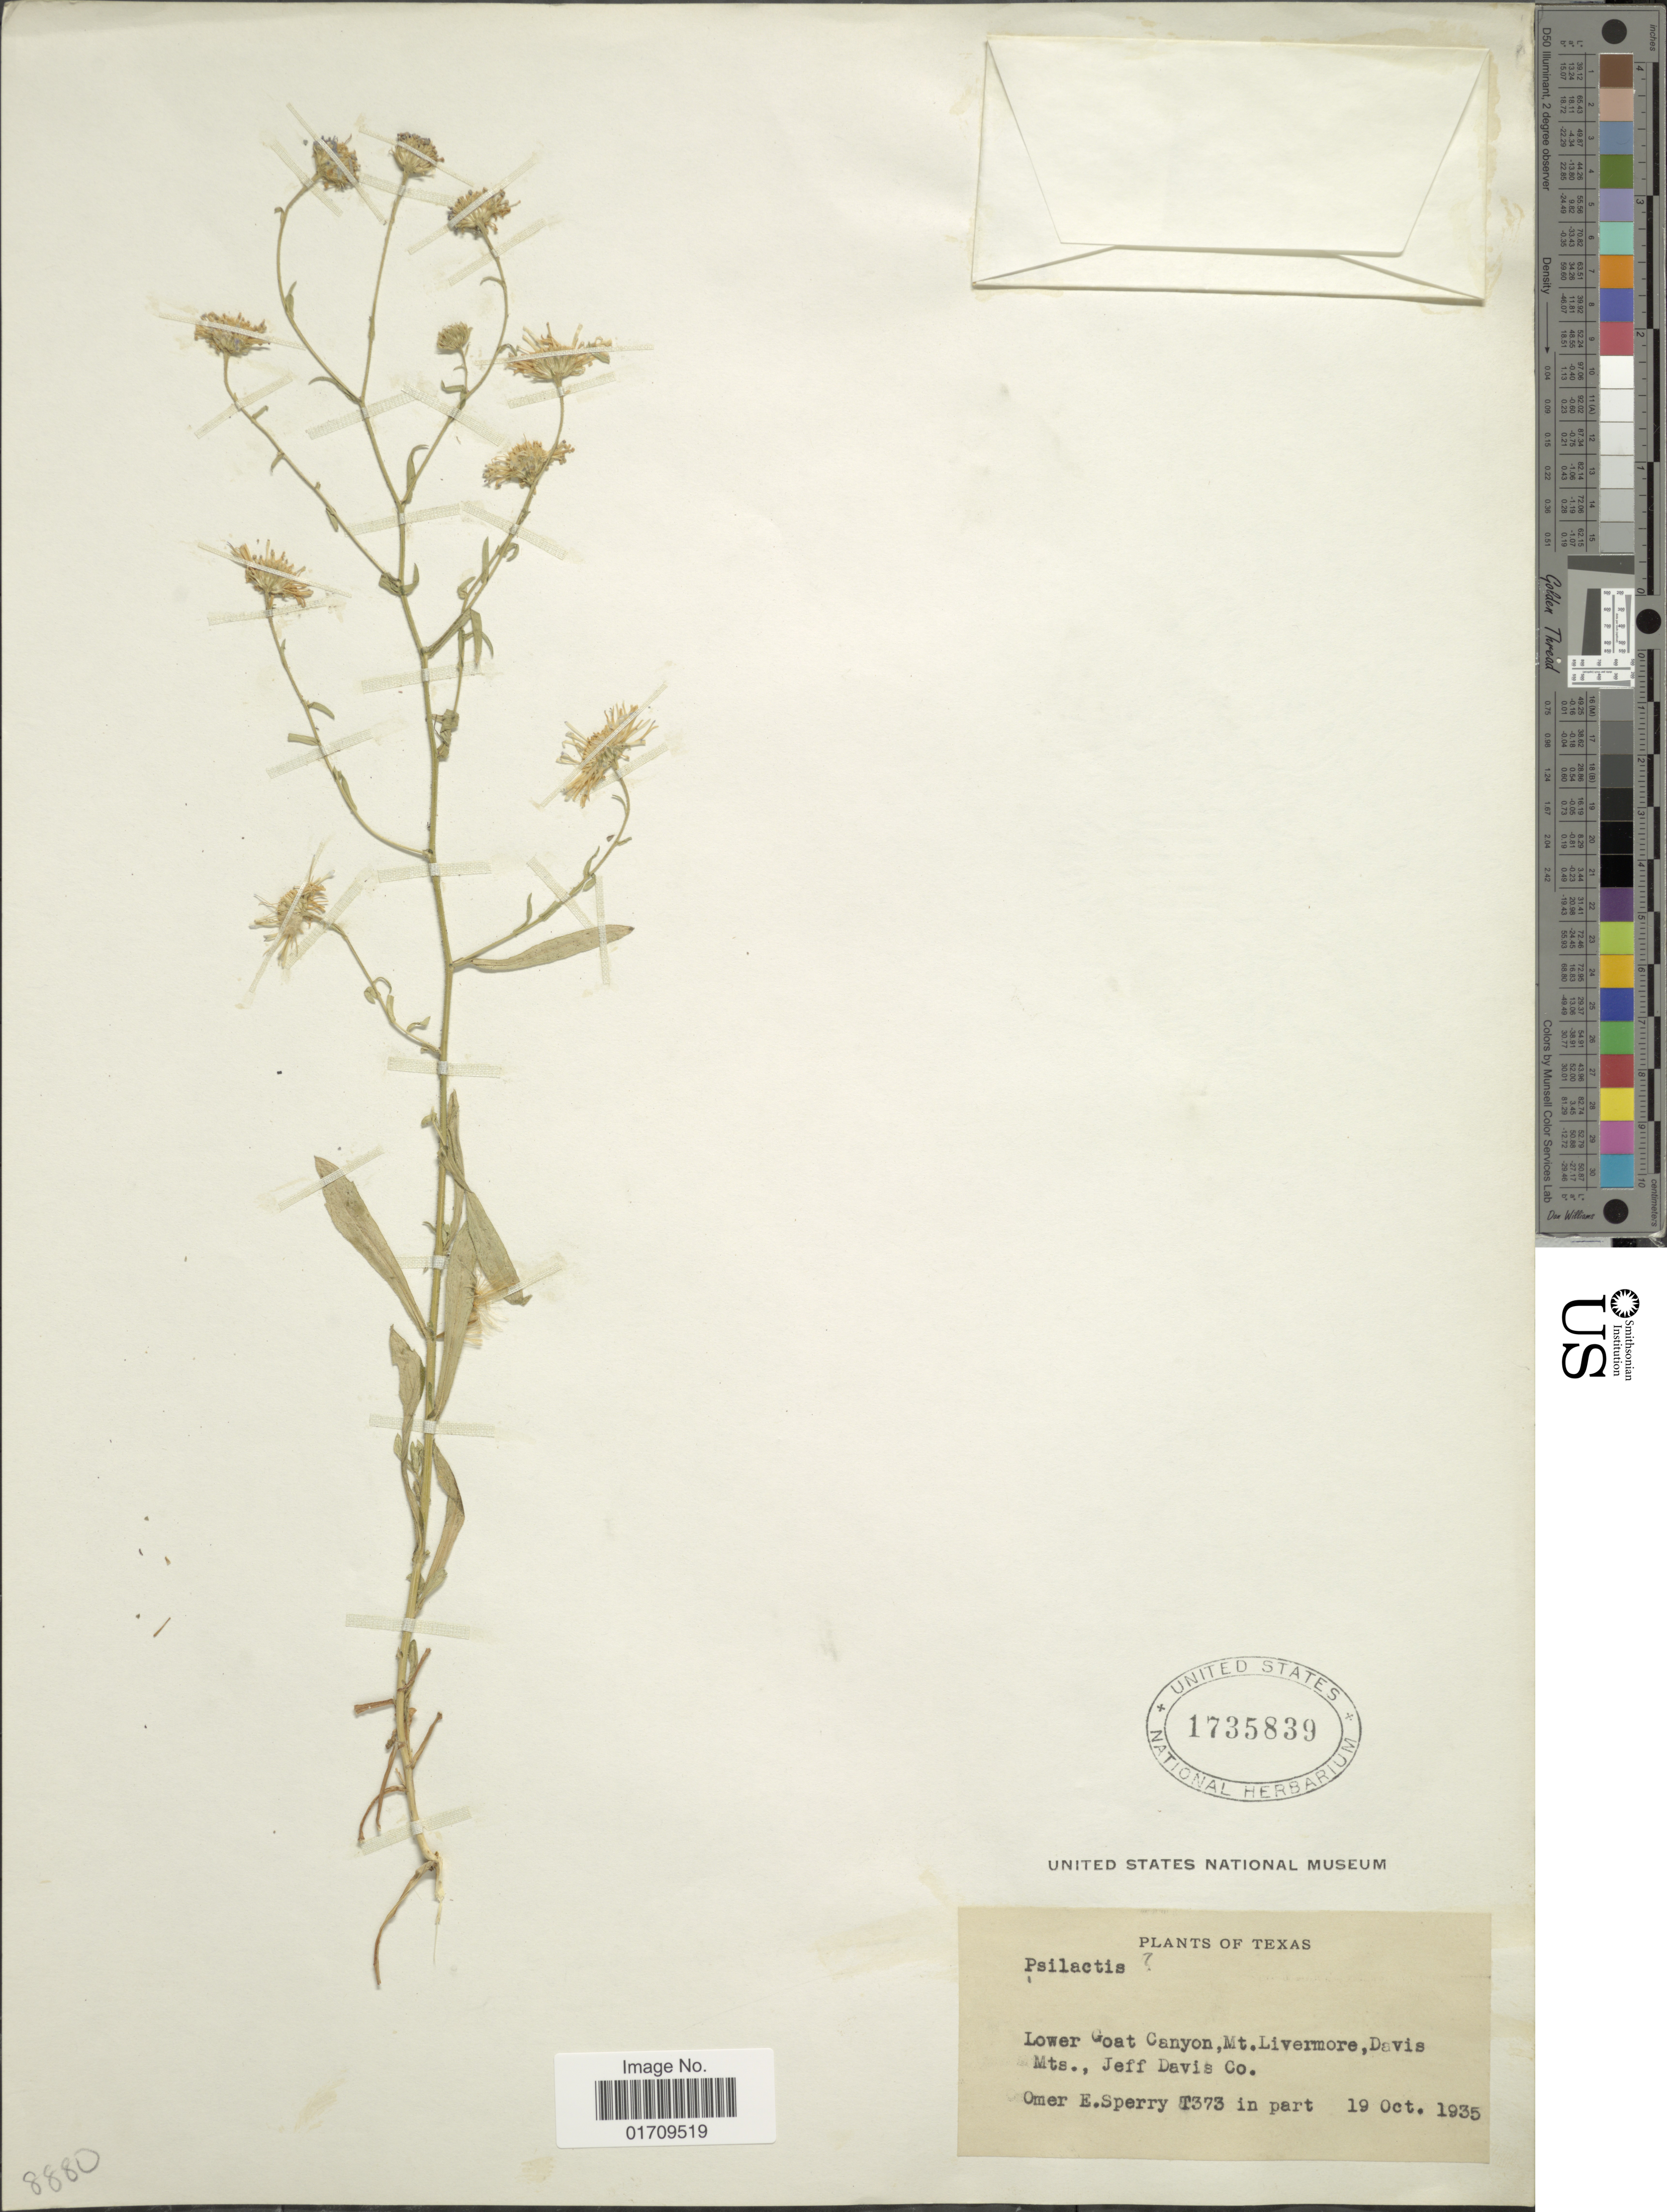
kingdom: Plantae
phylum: Tracheophyta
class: Magnoliopsida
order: Asterales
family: Asteraceae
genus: Machaeranthera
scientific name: Machaeranthera sp.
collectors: O. E. Sperry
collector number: T373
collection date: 1935-10-19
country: United States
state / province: Texas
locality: Lower Goat Canyon, Mt. Livermore, Davis Mts., Jeff Davis Co.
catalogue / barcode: US 1735839